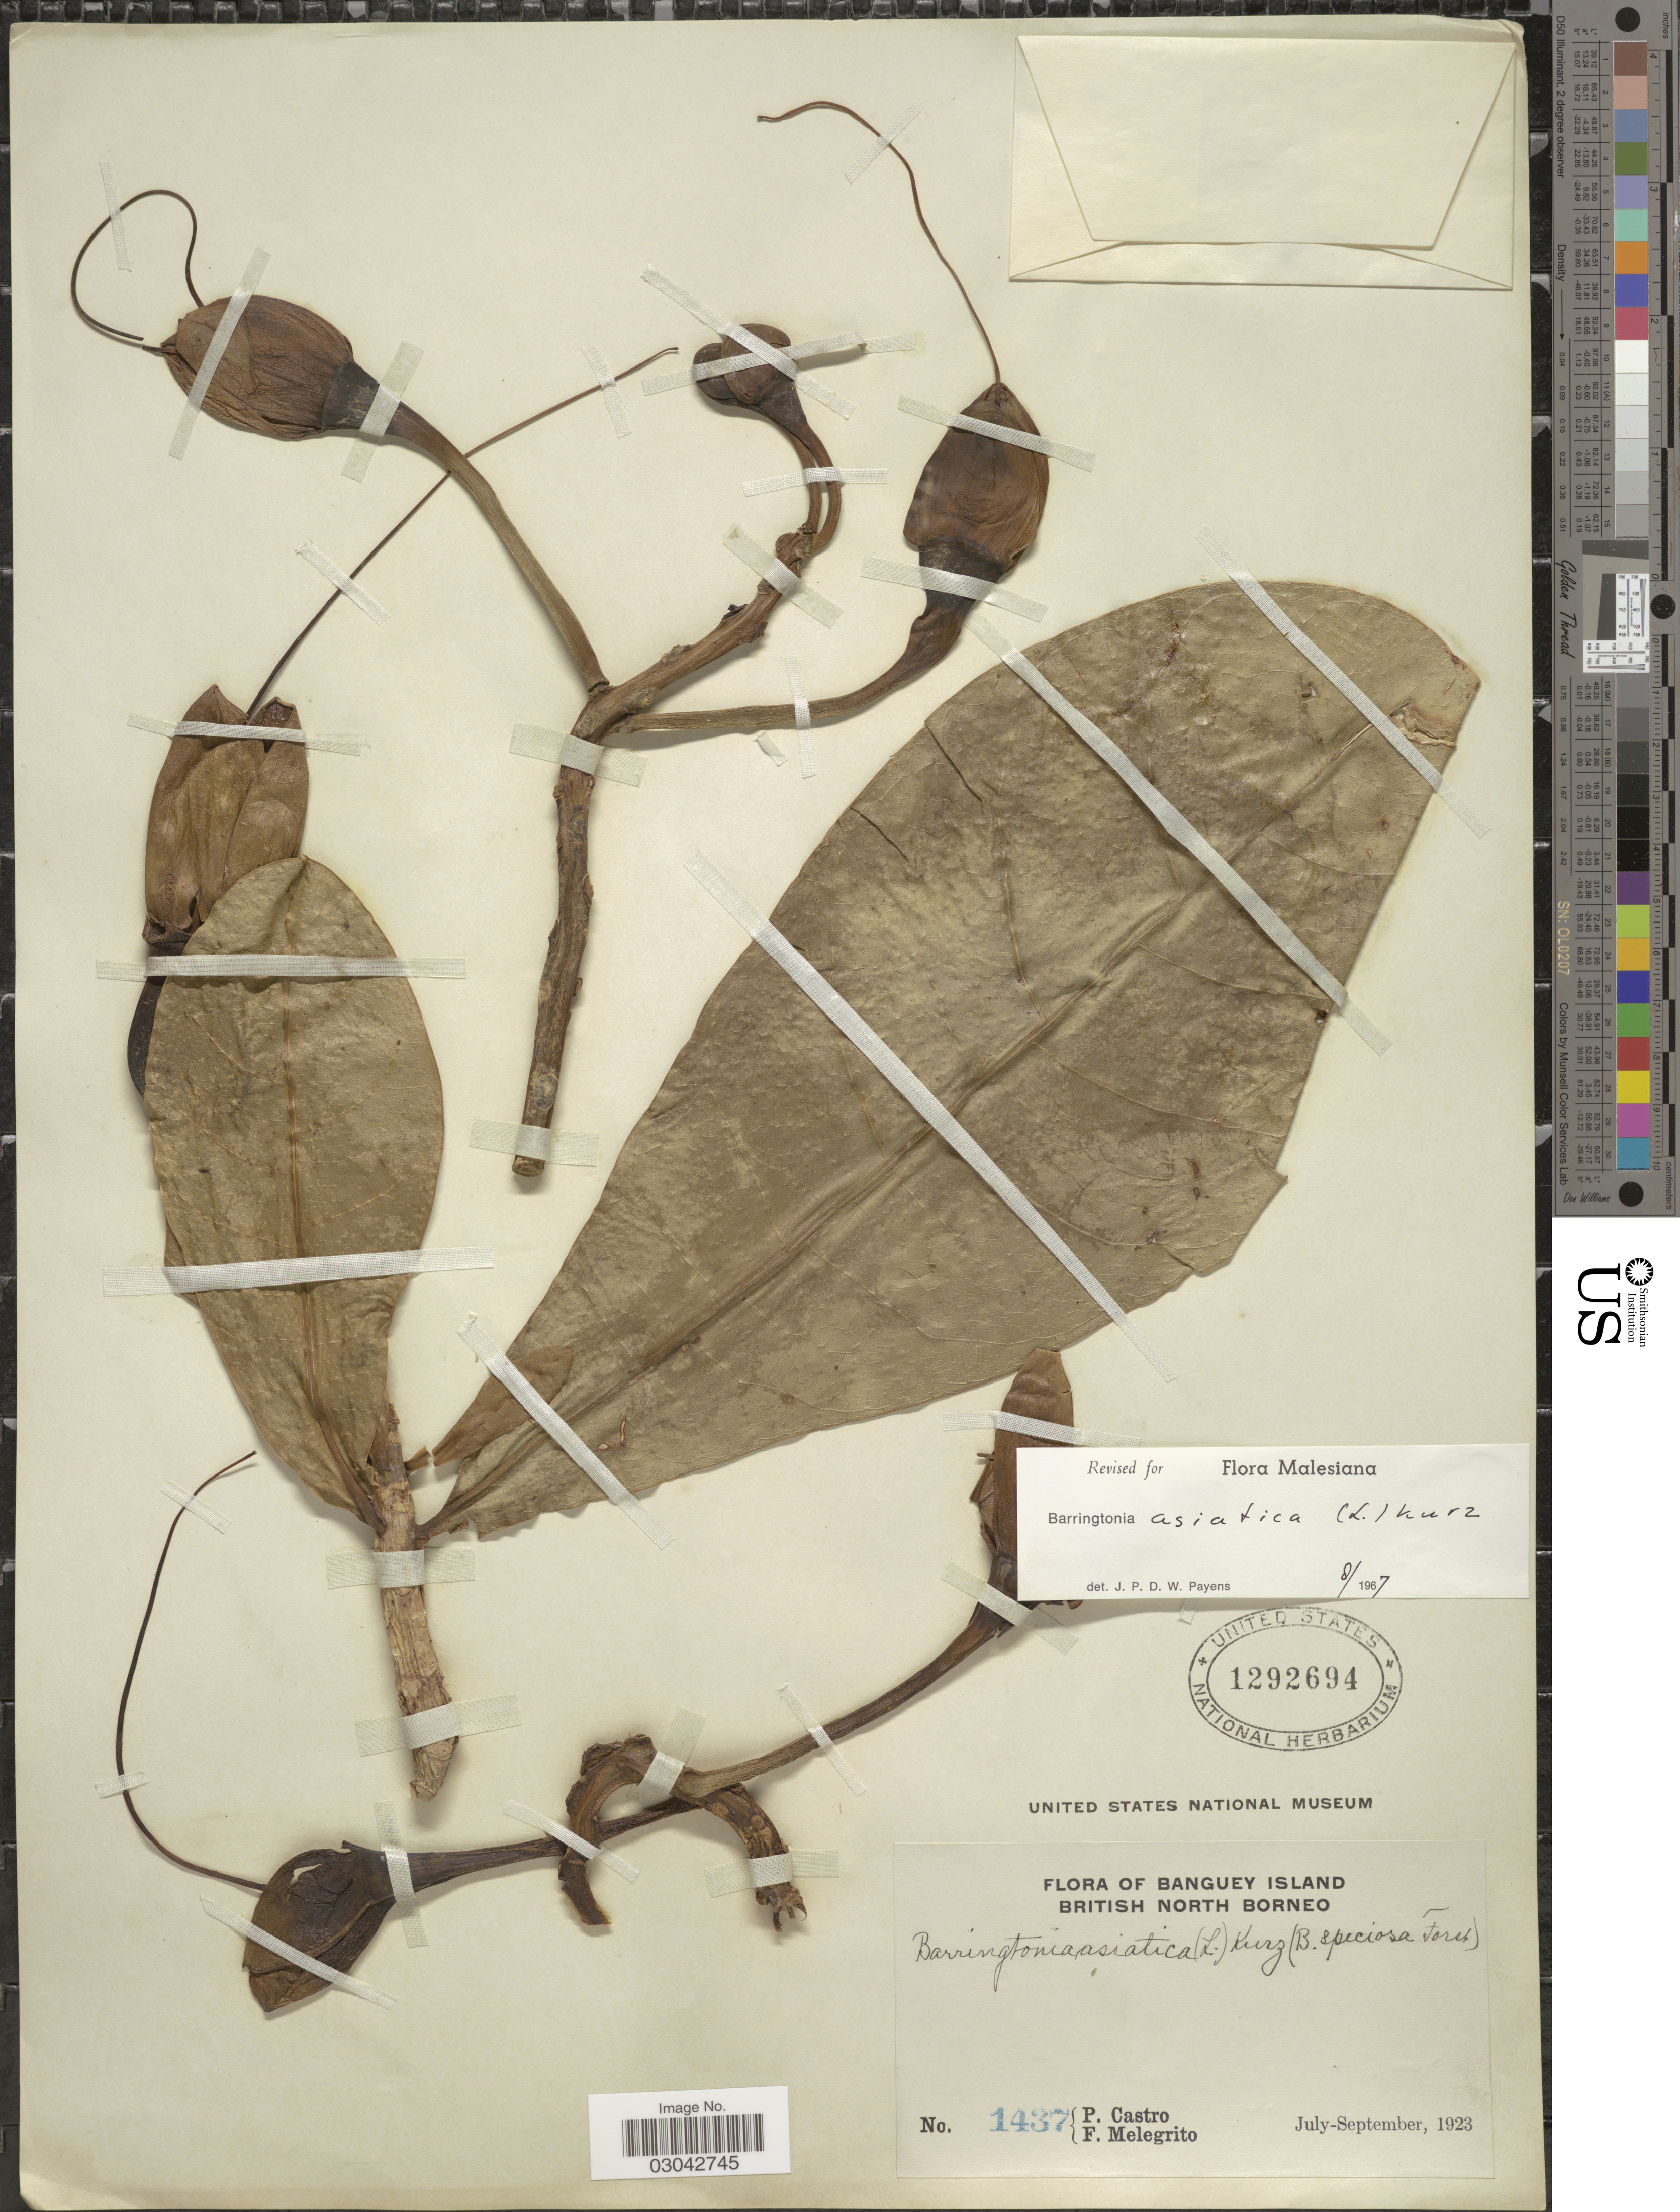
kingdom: Plantae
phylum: Tracheophyta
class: Magnoliopsida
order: Ericales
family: Lecythidaceae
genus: Barringtonia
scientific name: Barringtonia asiatica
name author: (L.) Kurz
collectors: P. Castro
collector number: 1437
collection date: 1923-07/1923-09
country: Malaysia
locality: Banguey Island. British North Borneo.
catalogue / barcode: US 1292694